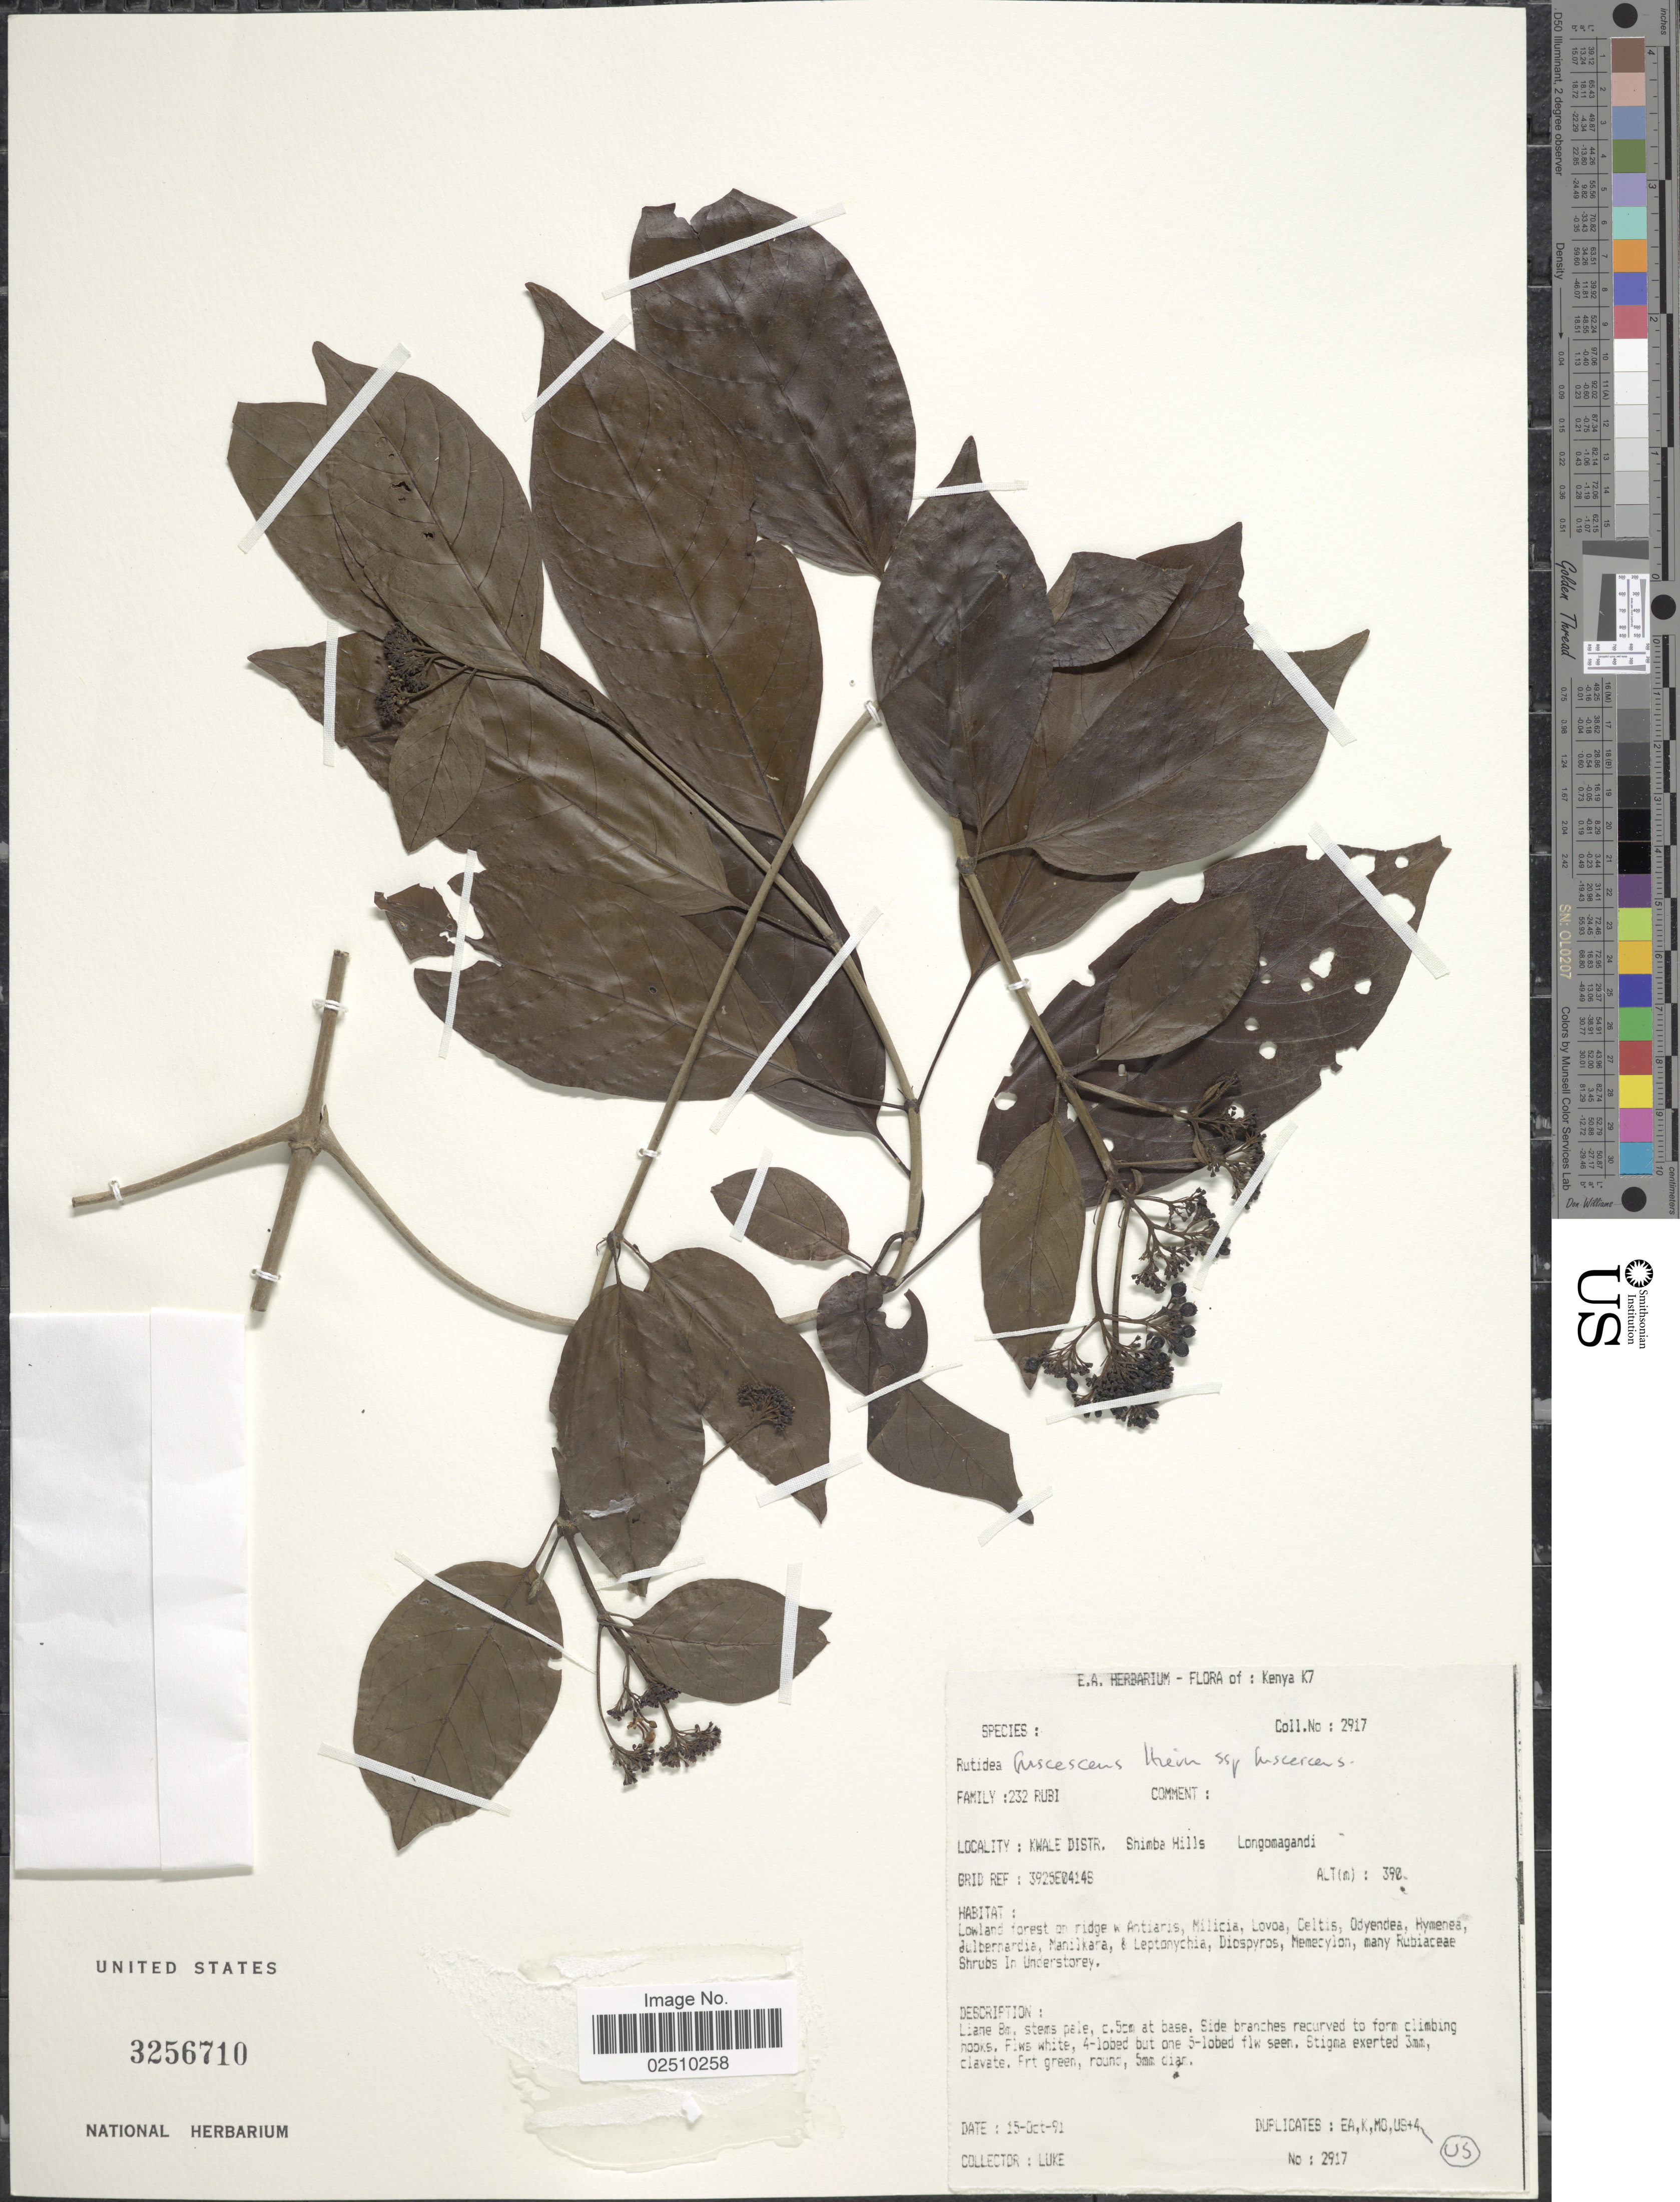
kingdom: Plantae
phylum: Tracheophyta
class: Magnoliopsida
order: Gentianales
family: Rubiaceae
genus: Rutidea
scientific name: Rutidea fuscescens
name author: Hiern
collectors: -. Luke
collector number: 2917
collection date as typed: Transcribed d/m/y: 15/12/91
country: Kenya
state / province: Kwale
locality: K7. Kwale Distr. Snimbe Hills. Longomagandi. Grid Ref: 3925E04148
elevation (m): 398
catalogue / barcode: US 3256710